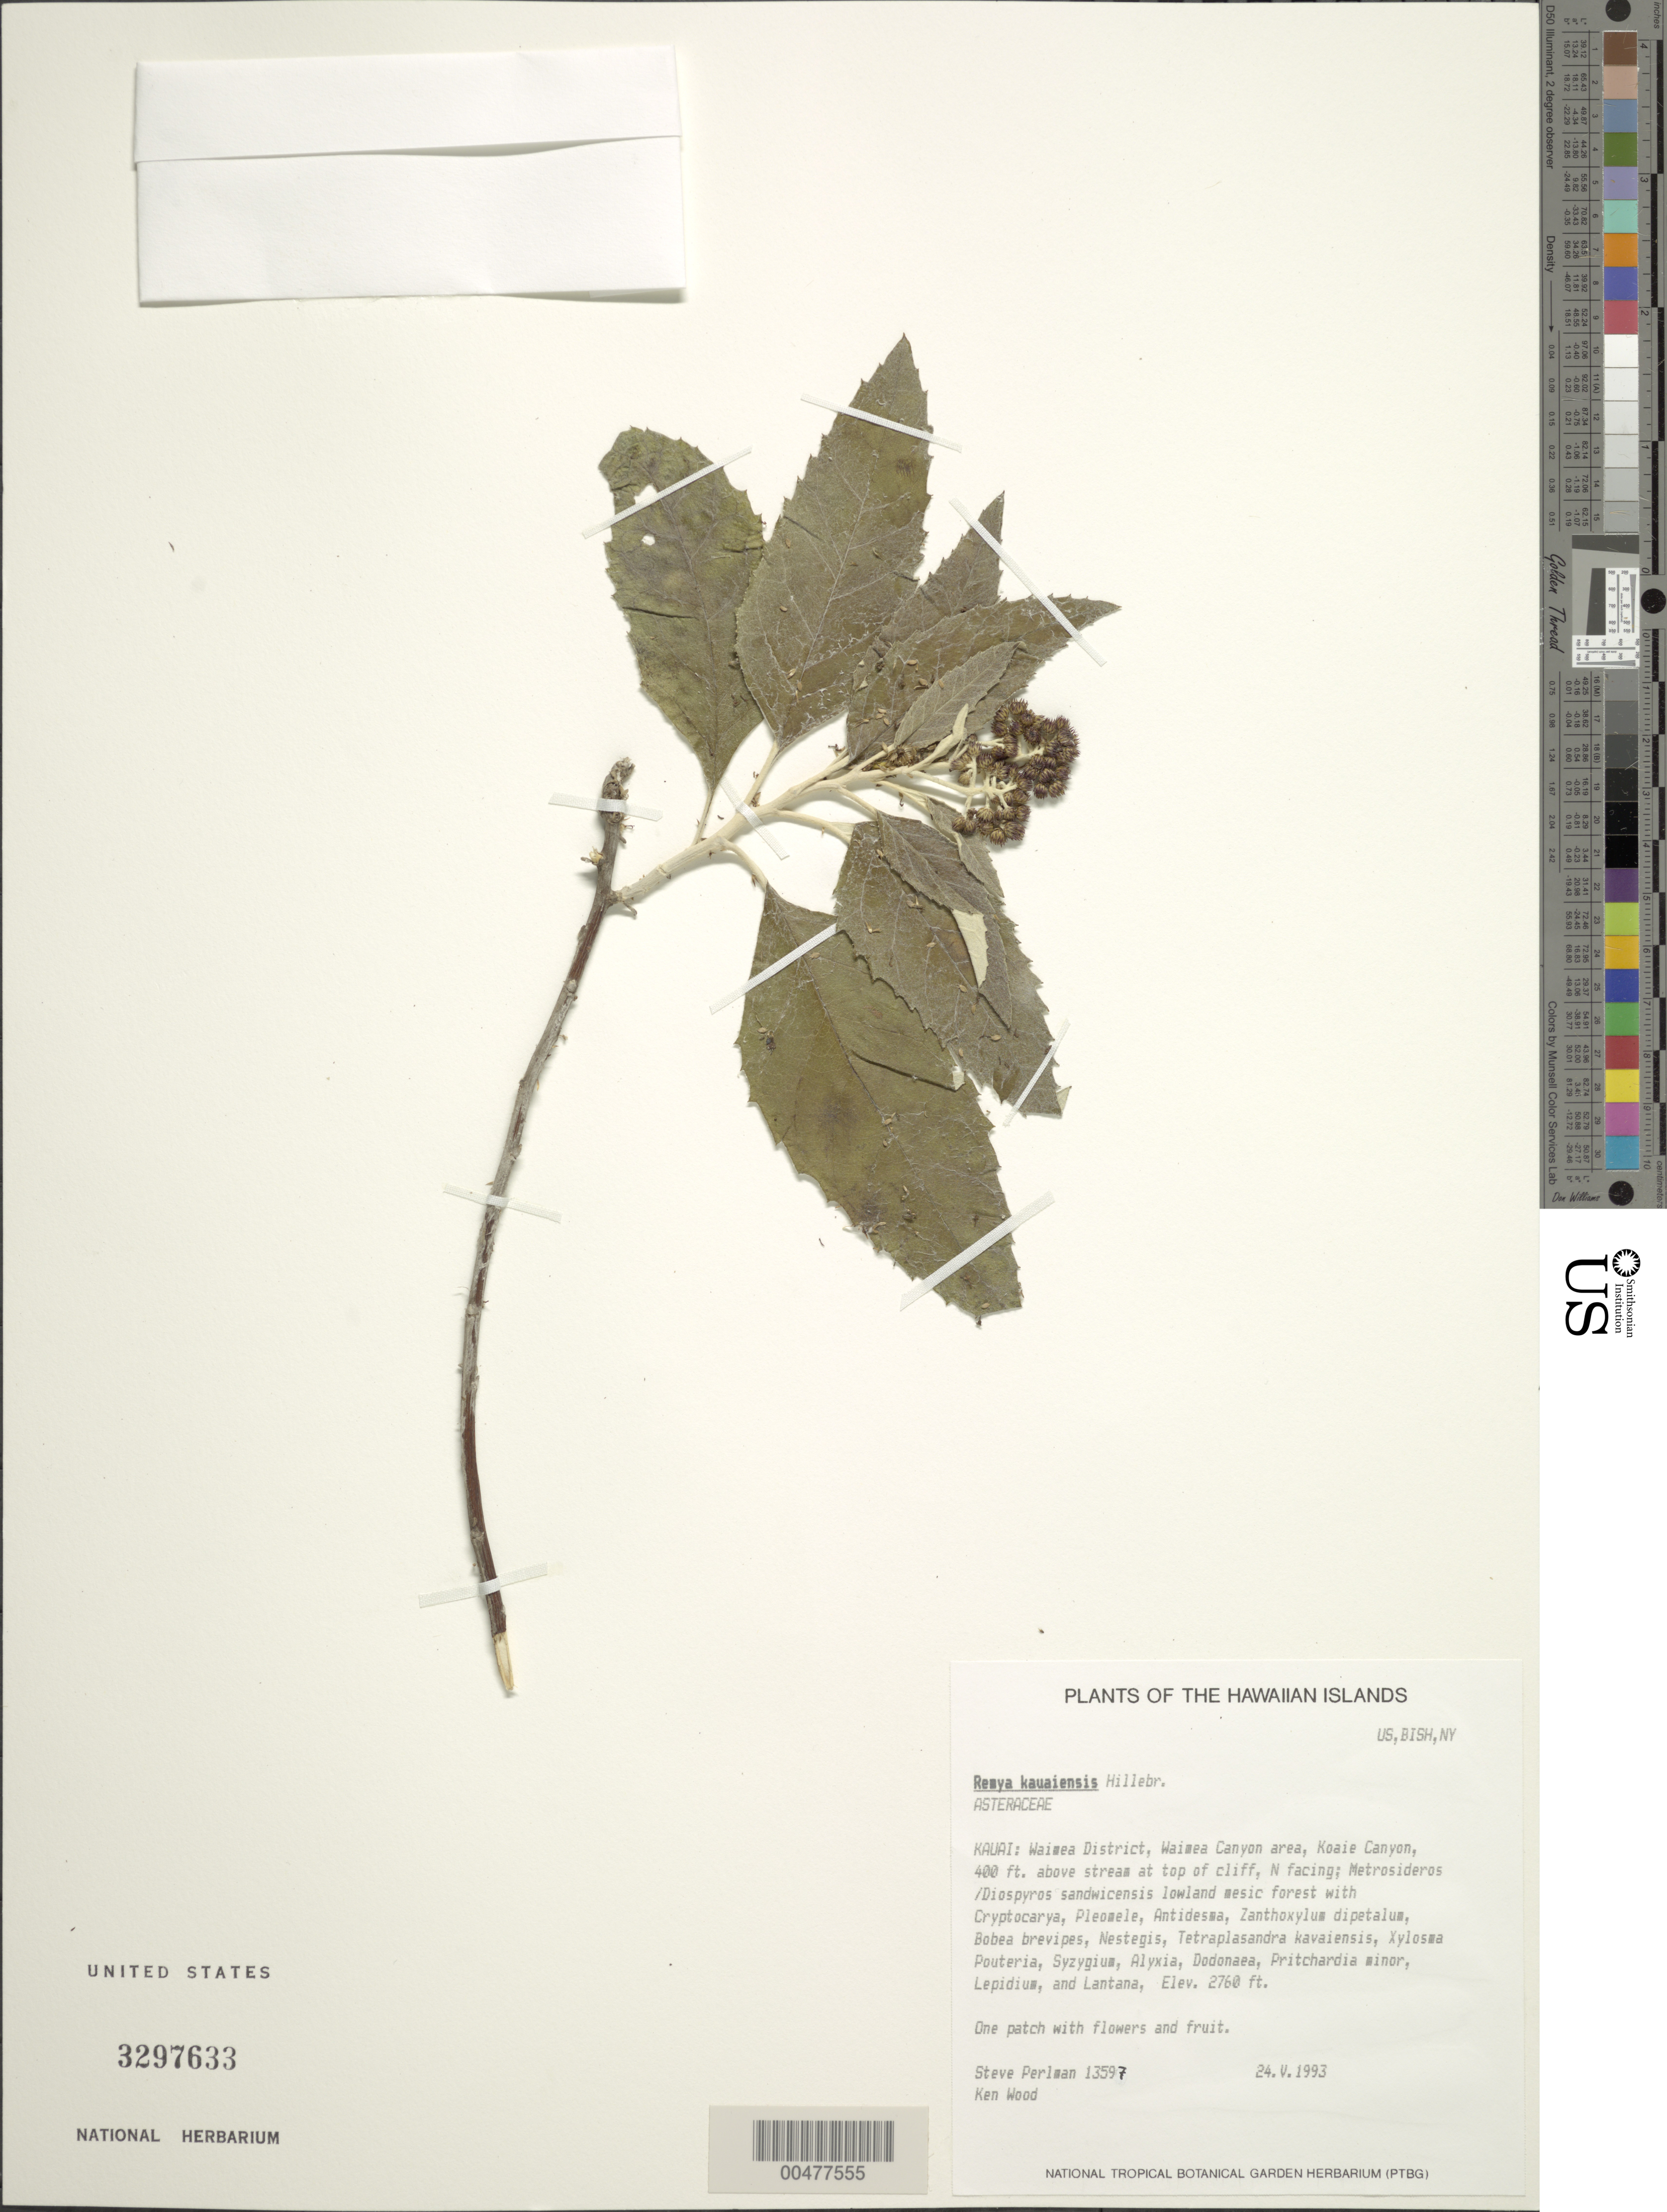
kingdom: Plantae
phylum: Tracheophyta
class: Magnoliopsida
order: Asterales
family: Asteraceae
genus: Remya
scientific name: Remya kauaiensis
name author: Hillebr.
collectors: S. P. Perlman & K. Wood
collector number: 13597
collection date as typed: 24 May 1993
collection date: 1993-05-24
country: United States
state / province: Hawaii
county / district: Kauai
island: Kaua'i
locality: Waimea Dist., Waimea Canyon area, Koaie Canyon, 400 ft. above stream at top of cliff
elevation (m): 841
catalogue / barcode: US 3297633